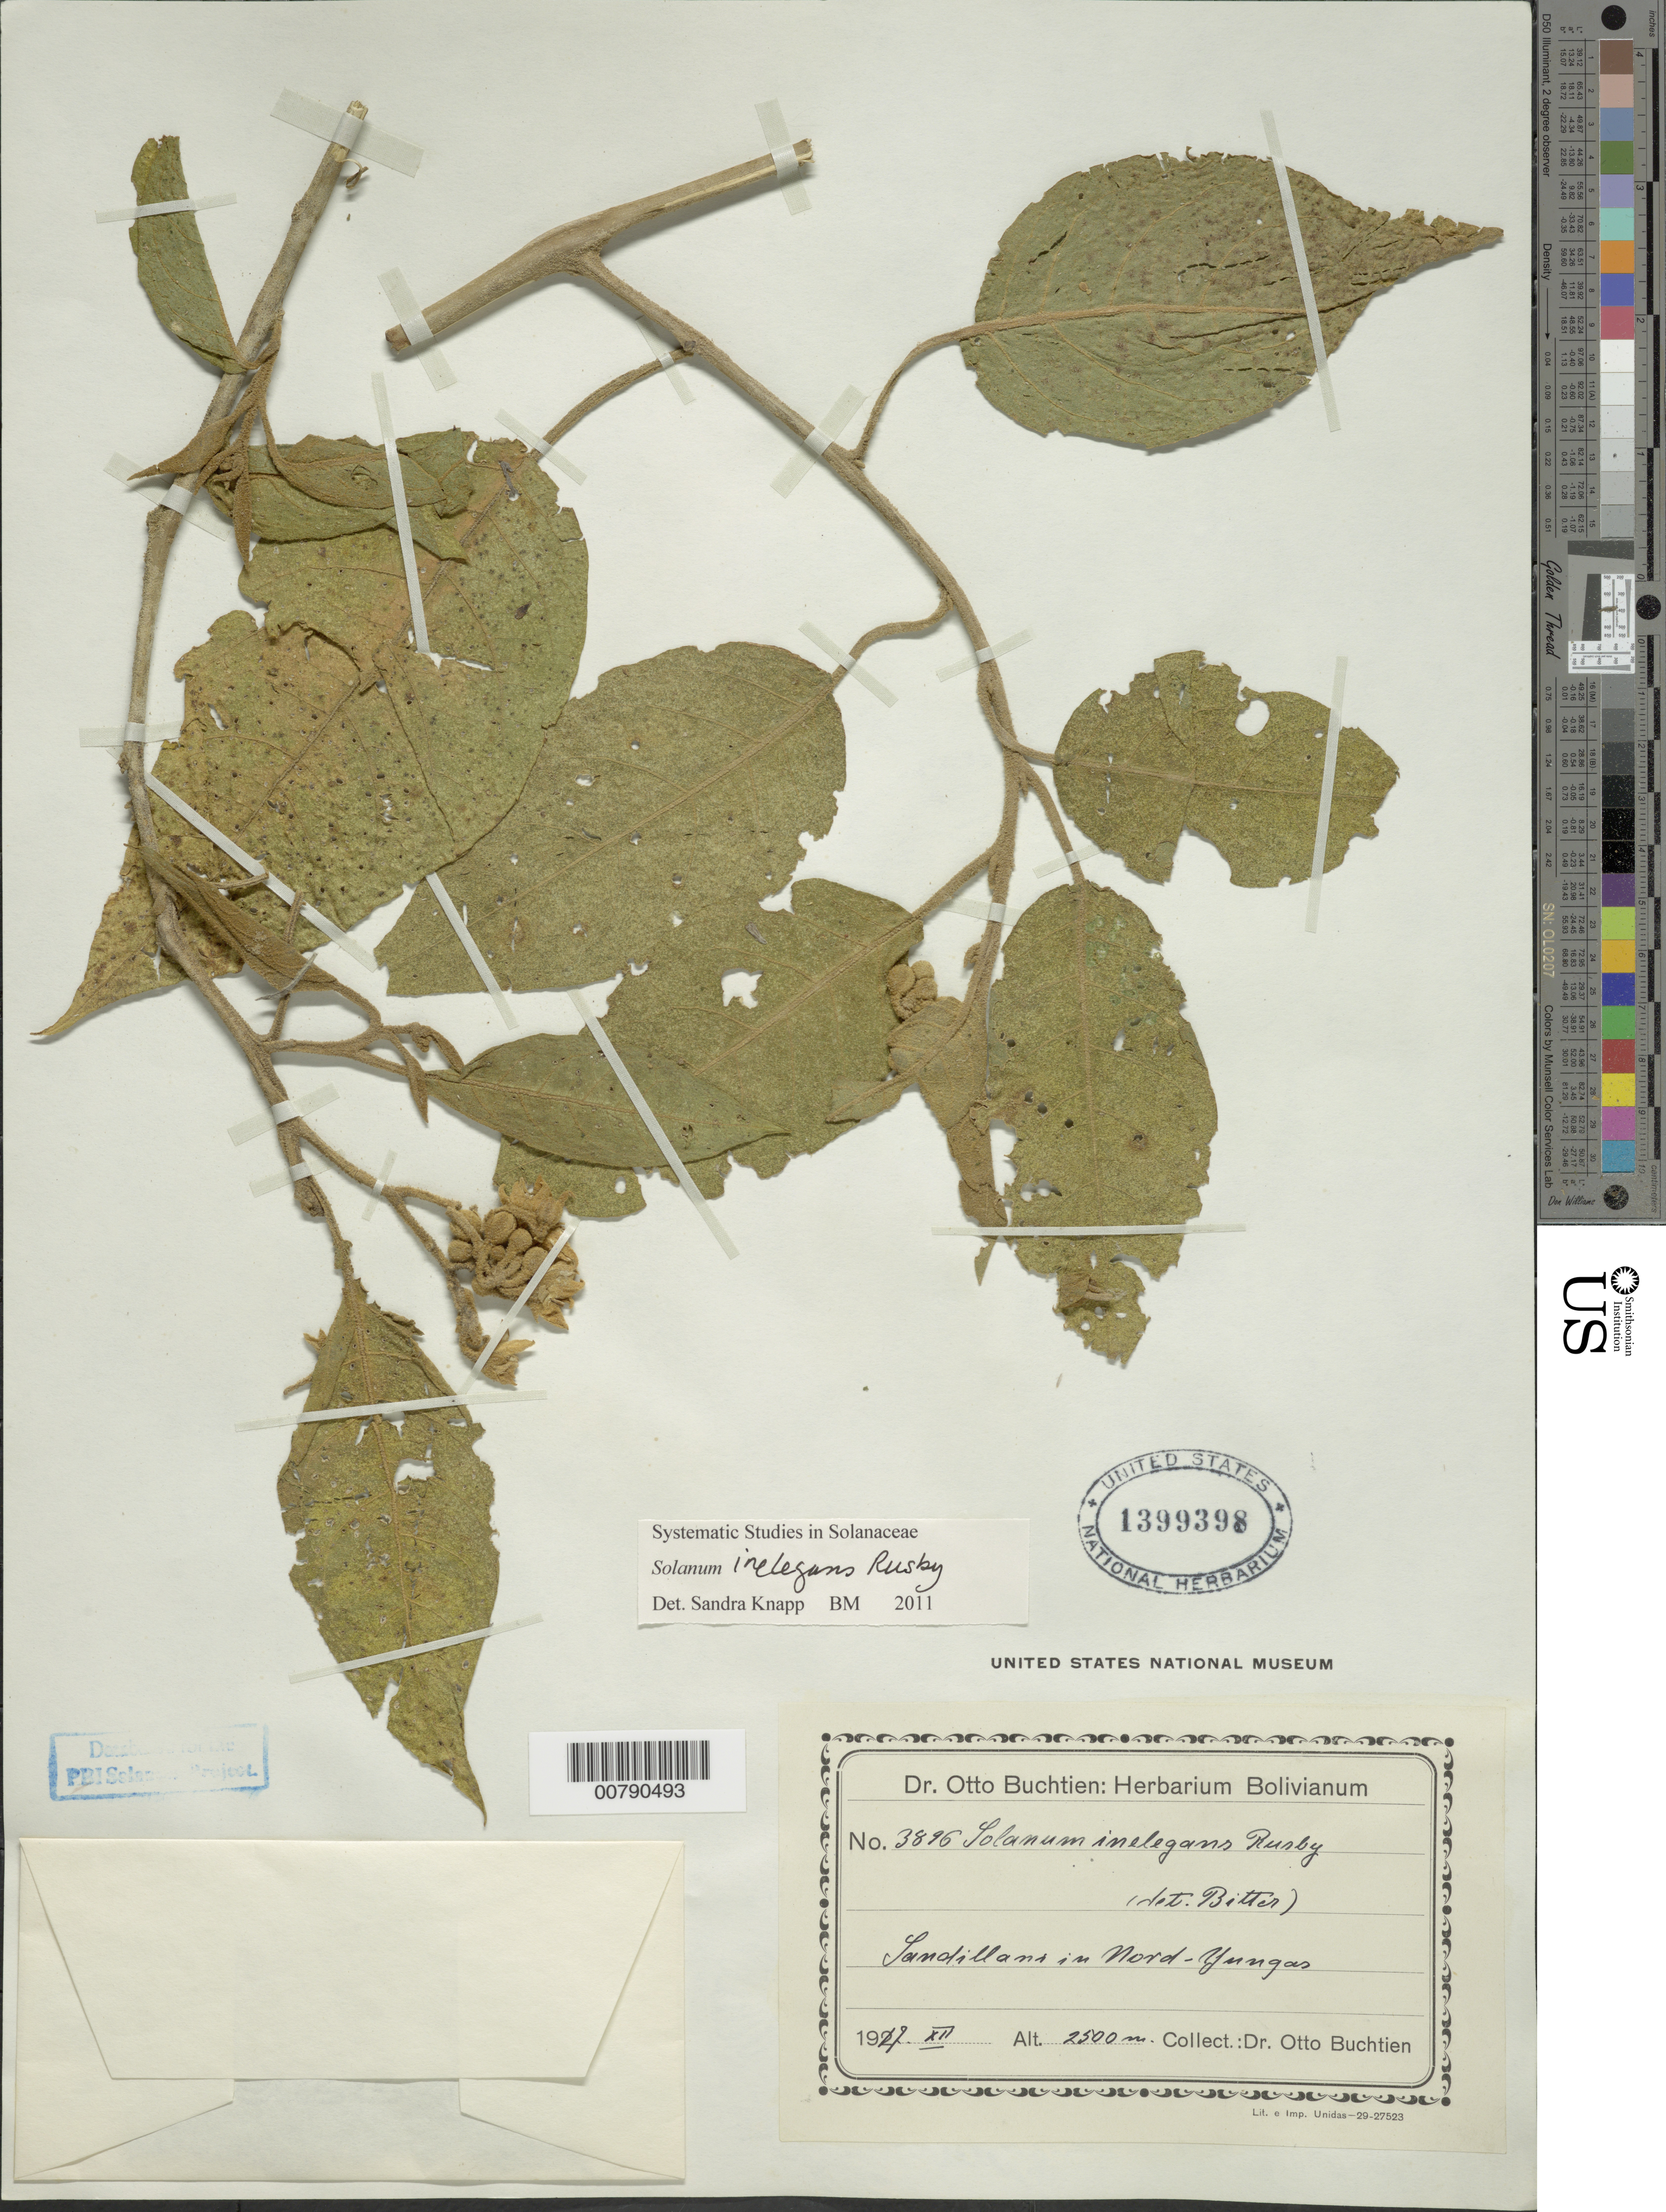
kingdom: Plantae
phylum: Tracheophyta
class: Magnoliopsida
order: Solanales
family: Solanaceae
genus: Solanum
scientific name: Solanum inelegans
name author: Rusby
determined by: Knapp, S. D.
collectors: O. Buchtien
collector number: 3896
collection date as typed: Oct 1912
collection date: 1912-10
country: Bolivia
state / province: La Paz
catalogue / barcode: US 1399398